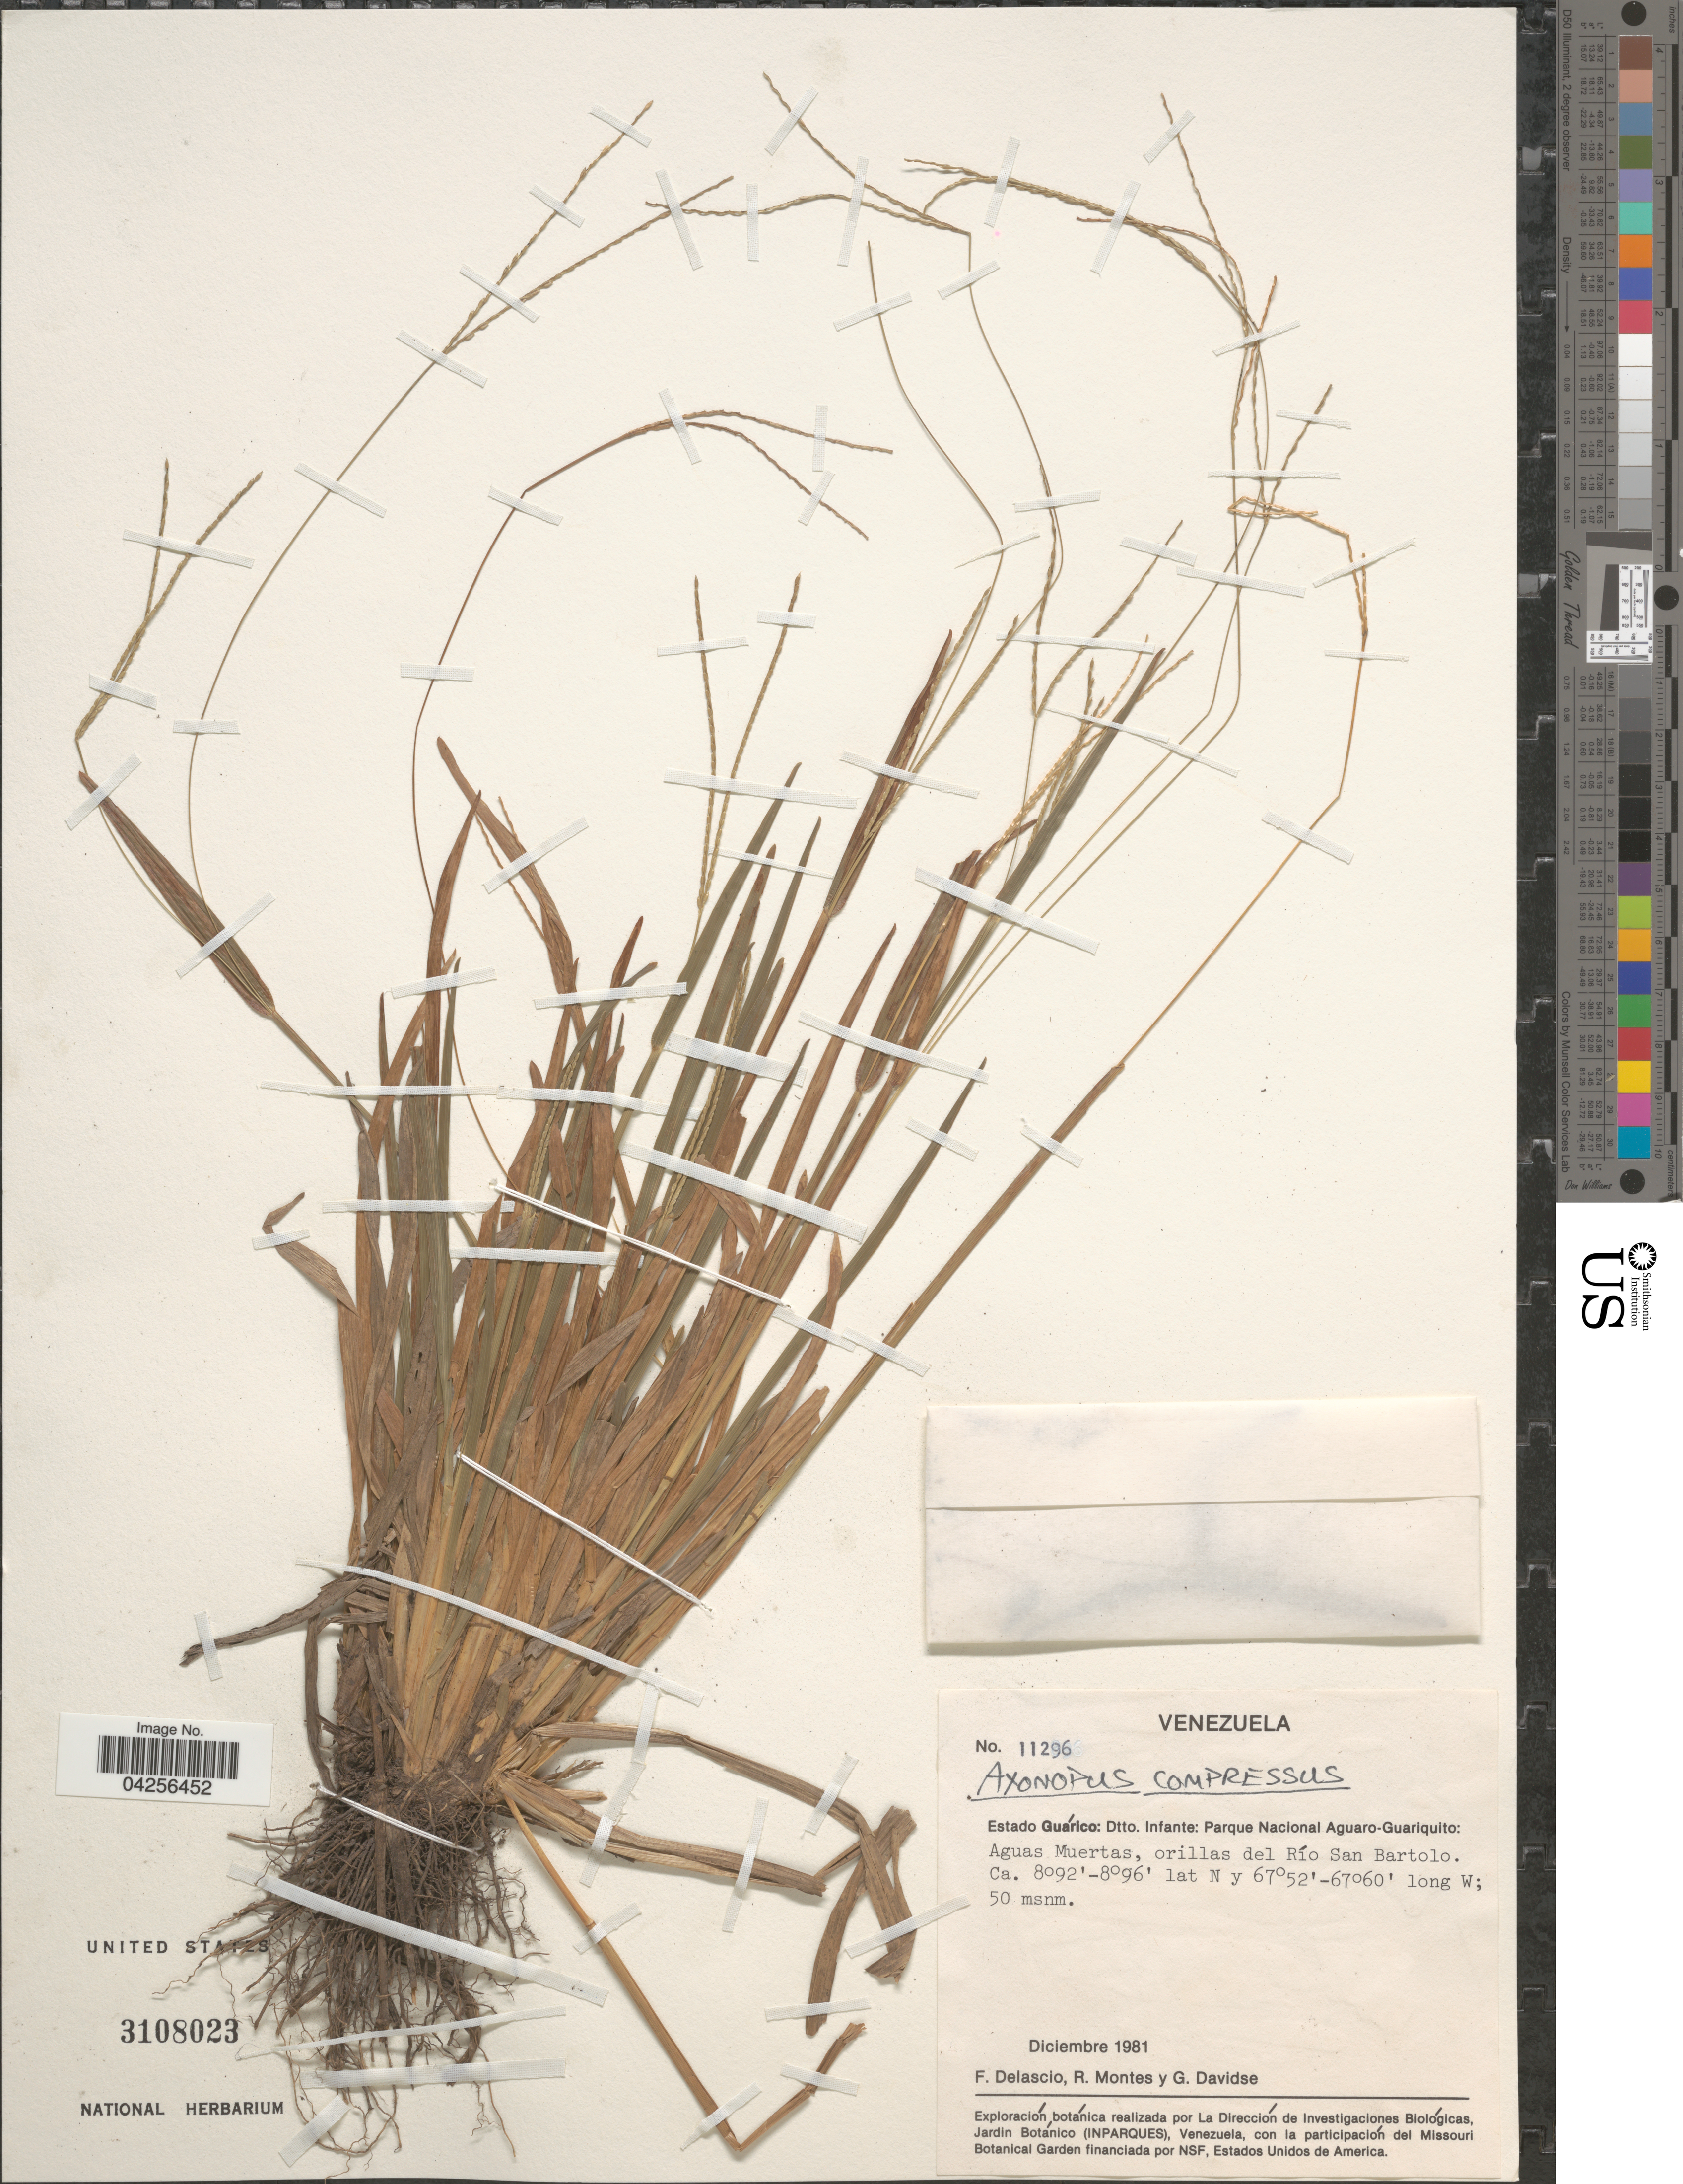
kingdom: Plantae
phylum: Tracheophyta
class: Liliopsida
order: Poales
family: Poaceae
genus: Axonopus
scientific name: Axonopus compressus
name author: (Sw.) P. Beauv.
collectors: F. Delascio C., R. Montes & G. Davidse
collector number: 11296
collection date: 1981-12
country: Venezuela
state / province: Guarico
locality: Dtto. Infante: Parque Nacional Aguaro-Guariquito: Aguas Muertas, orillas del Río San Bartolo.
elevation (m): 50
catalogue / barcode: US 3108023